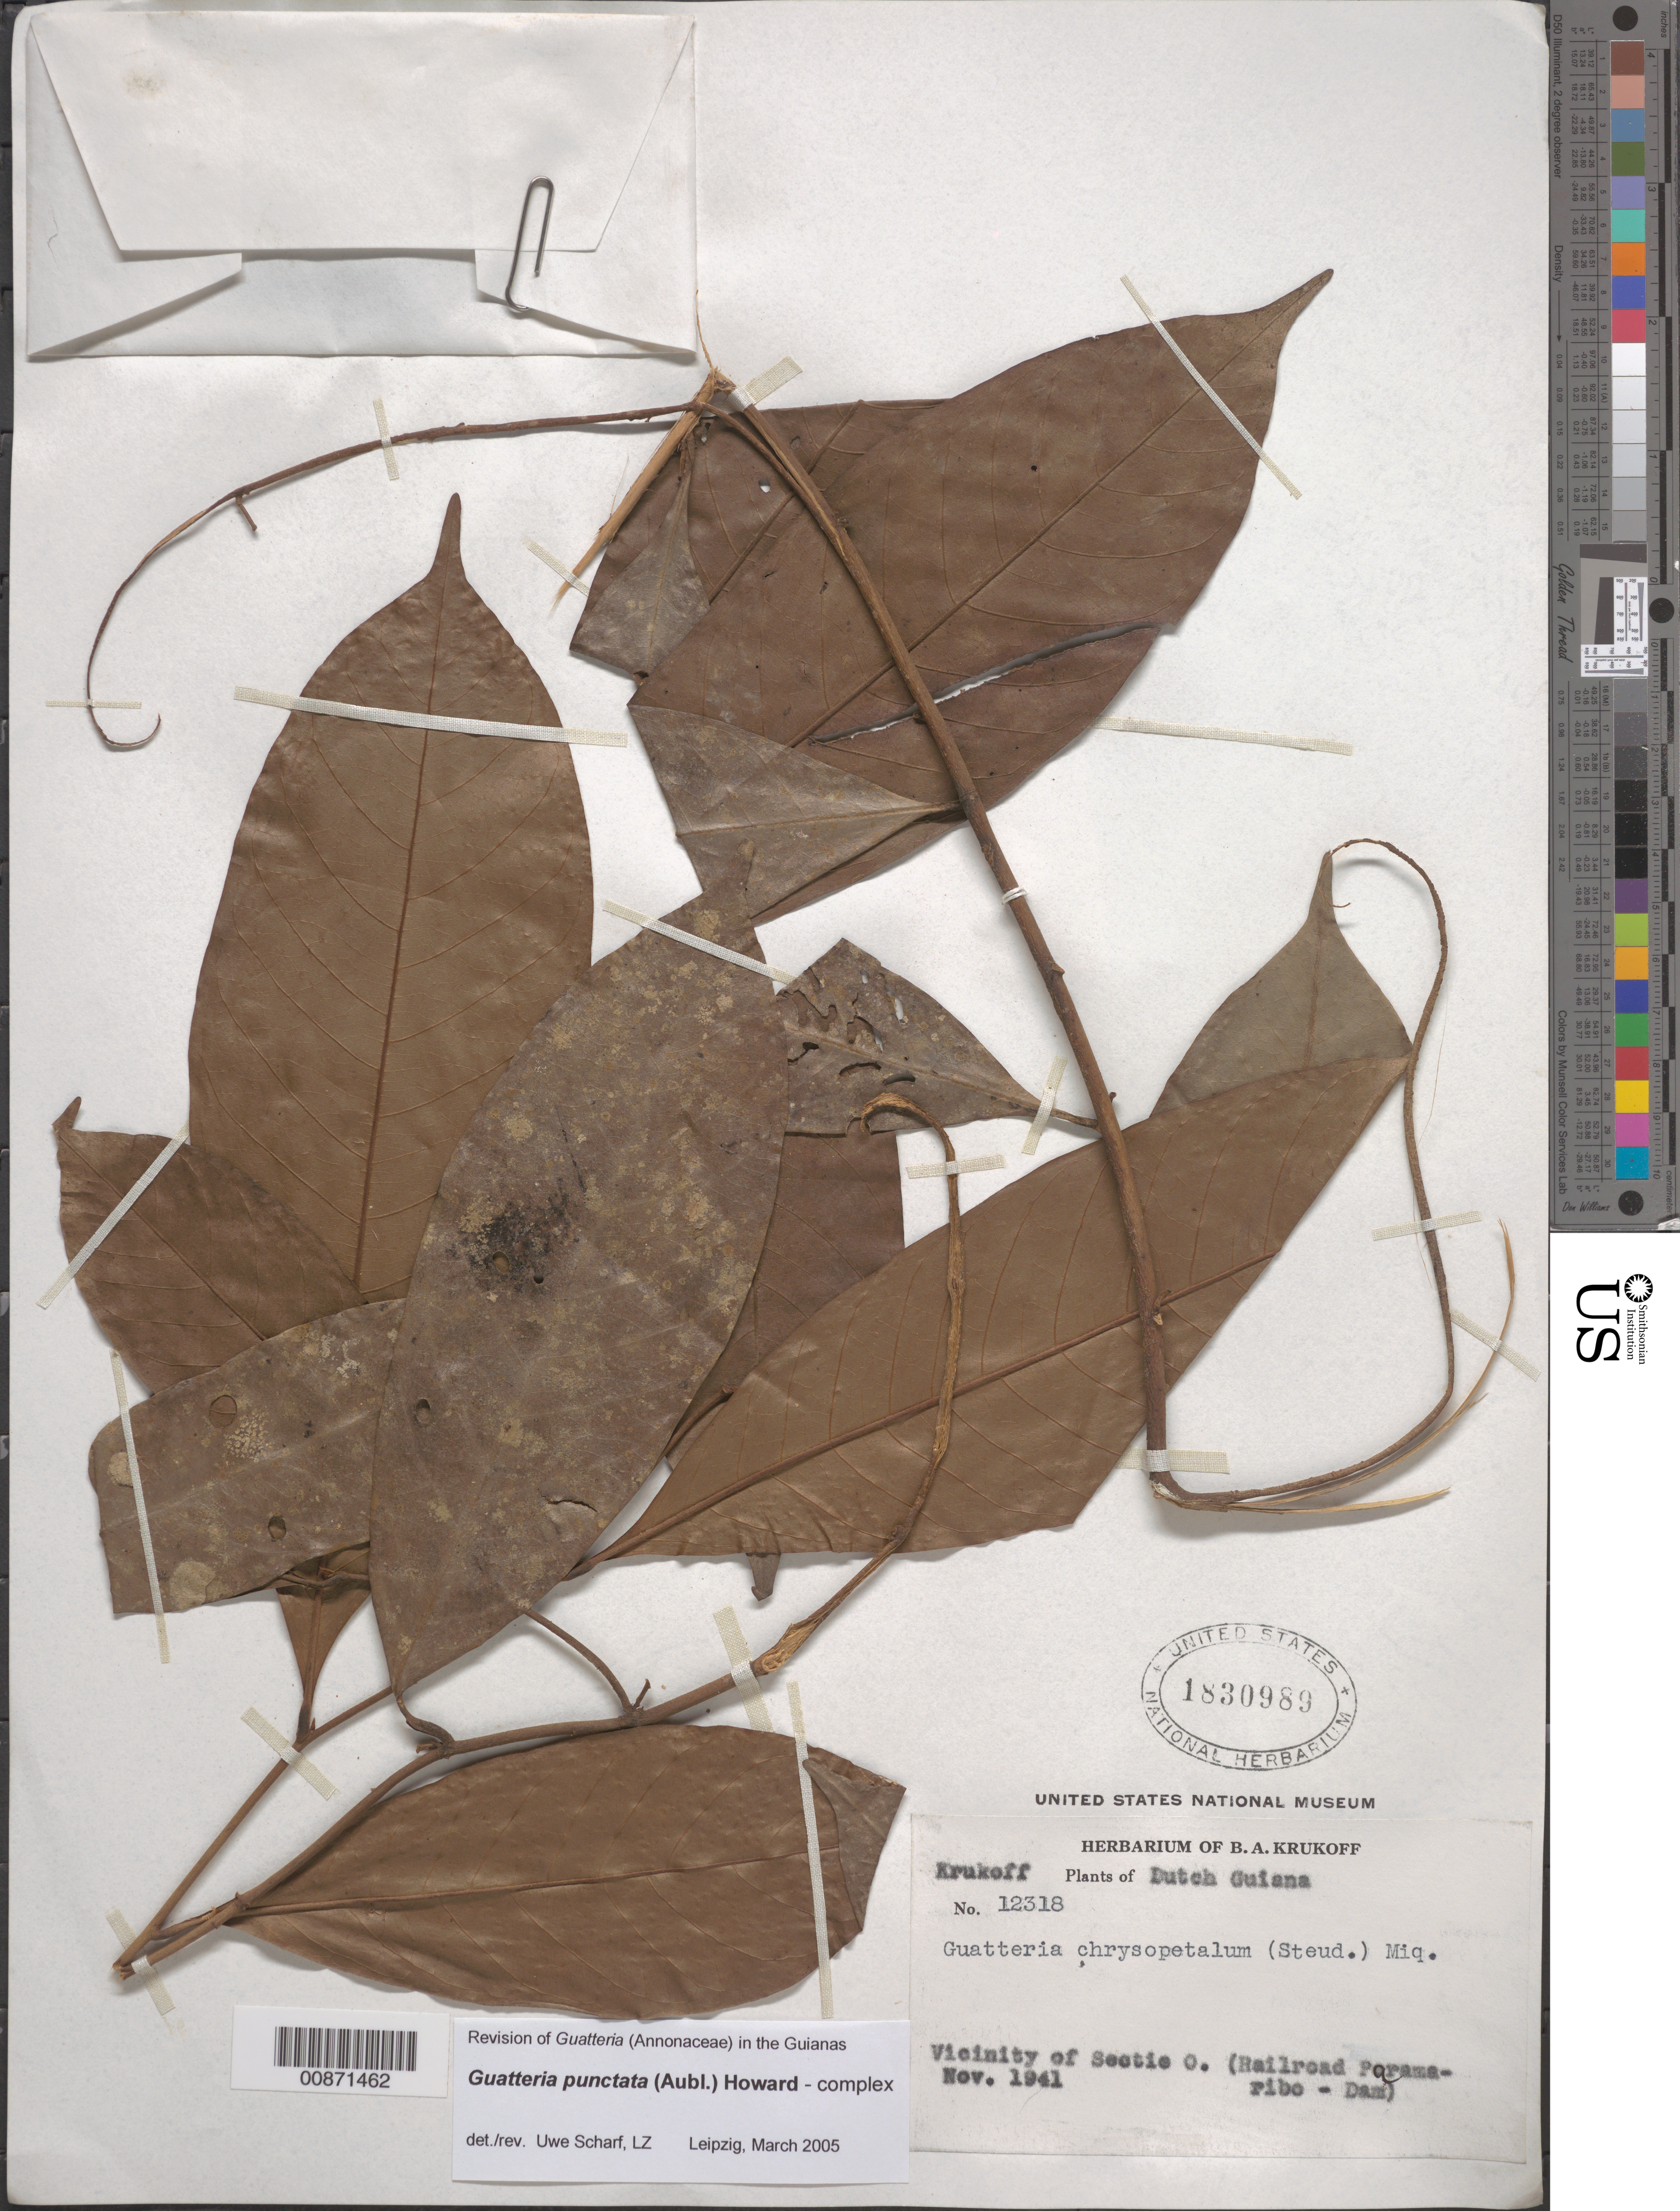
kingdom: Plantae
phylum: Tracheophyta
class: Magnoliopsida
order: Magnoliales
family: Annonaceae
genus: Guatteria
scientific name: Guatteria punctata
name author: (Aubl.) R.A. Howard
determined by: Scharf, U.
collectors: B. A. Krukoff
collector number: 12318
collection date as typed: Nov-41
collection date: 1941-11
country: Suriname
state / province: Paramaribo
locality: Sectie O (Railroad Paramaribo-Dam)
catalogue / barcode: US 1830989